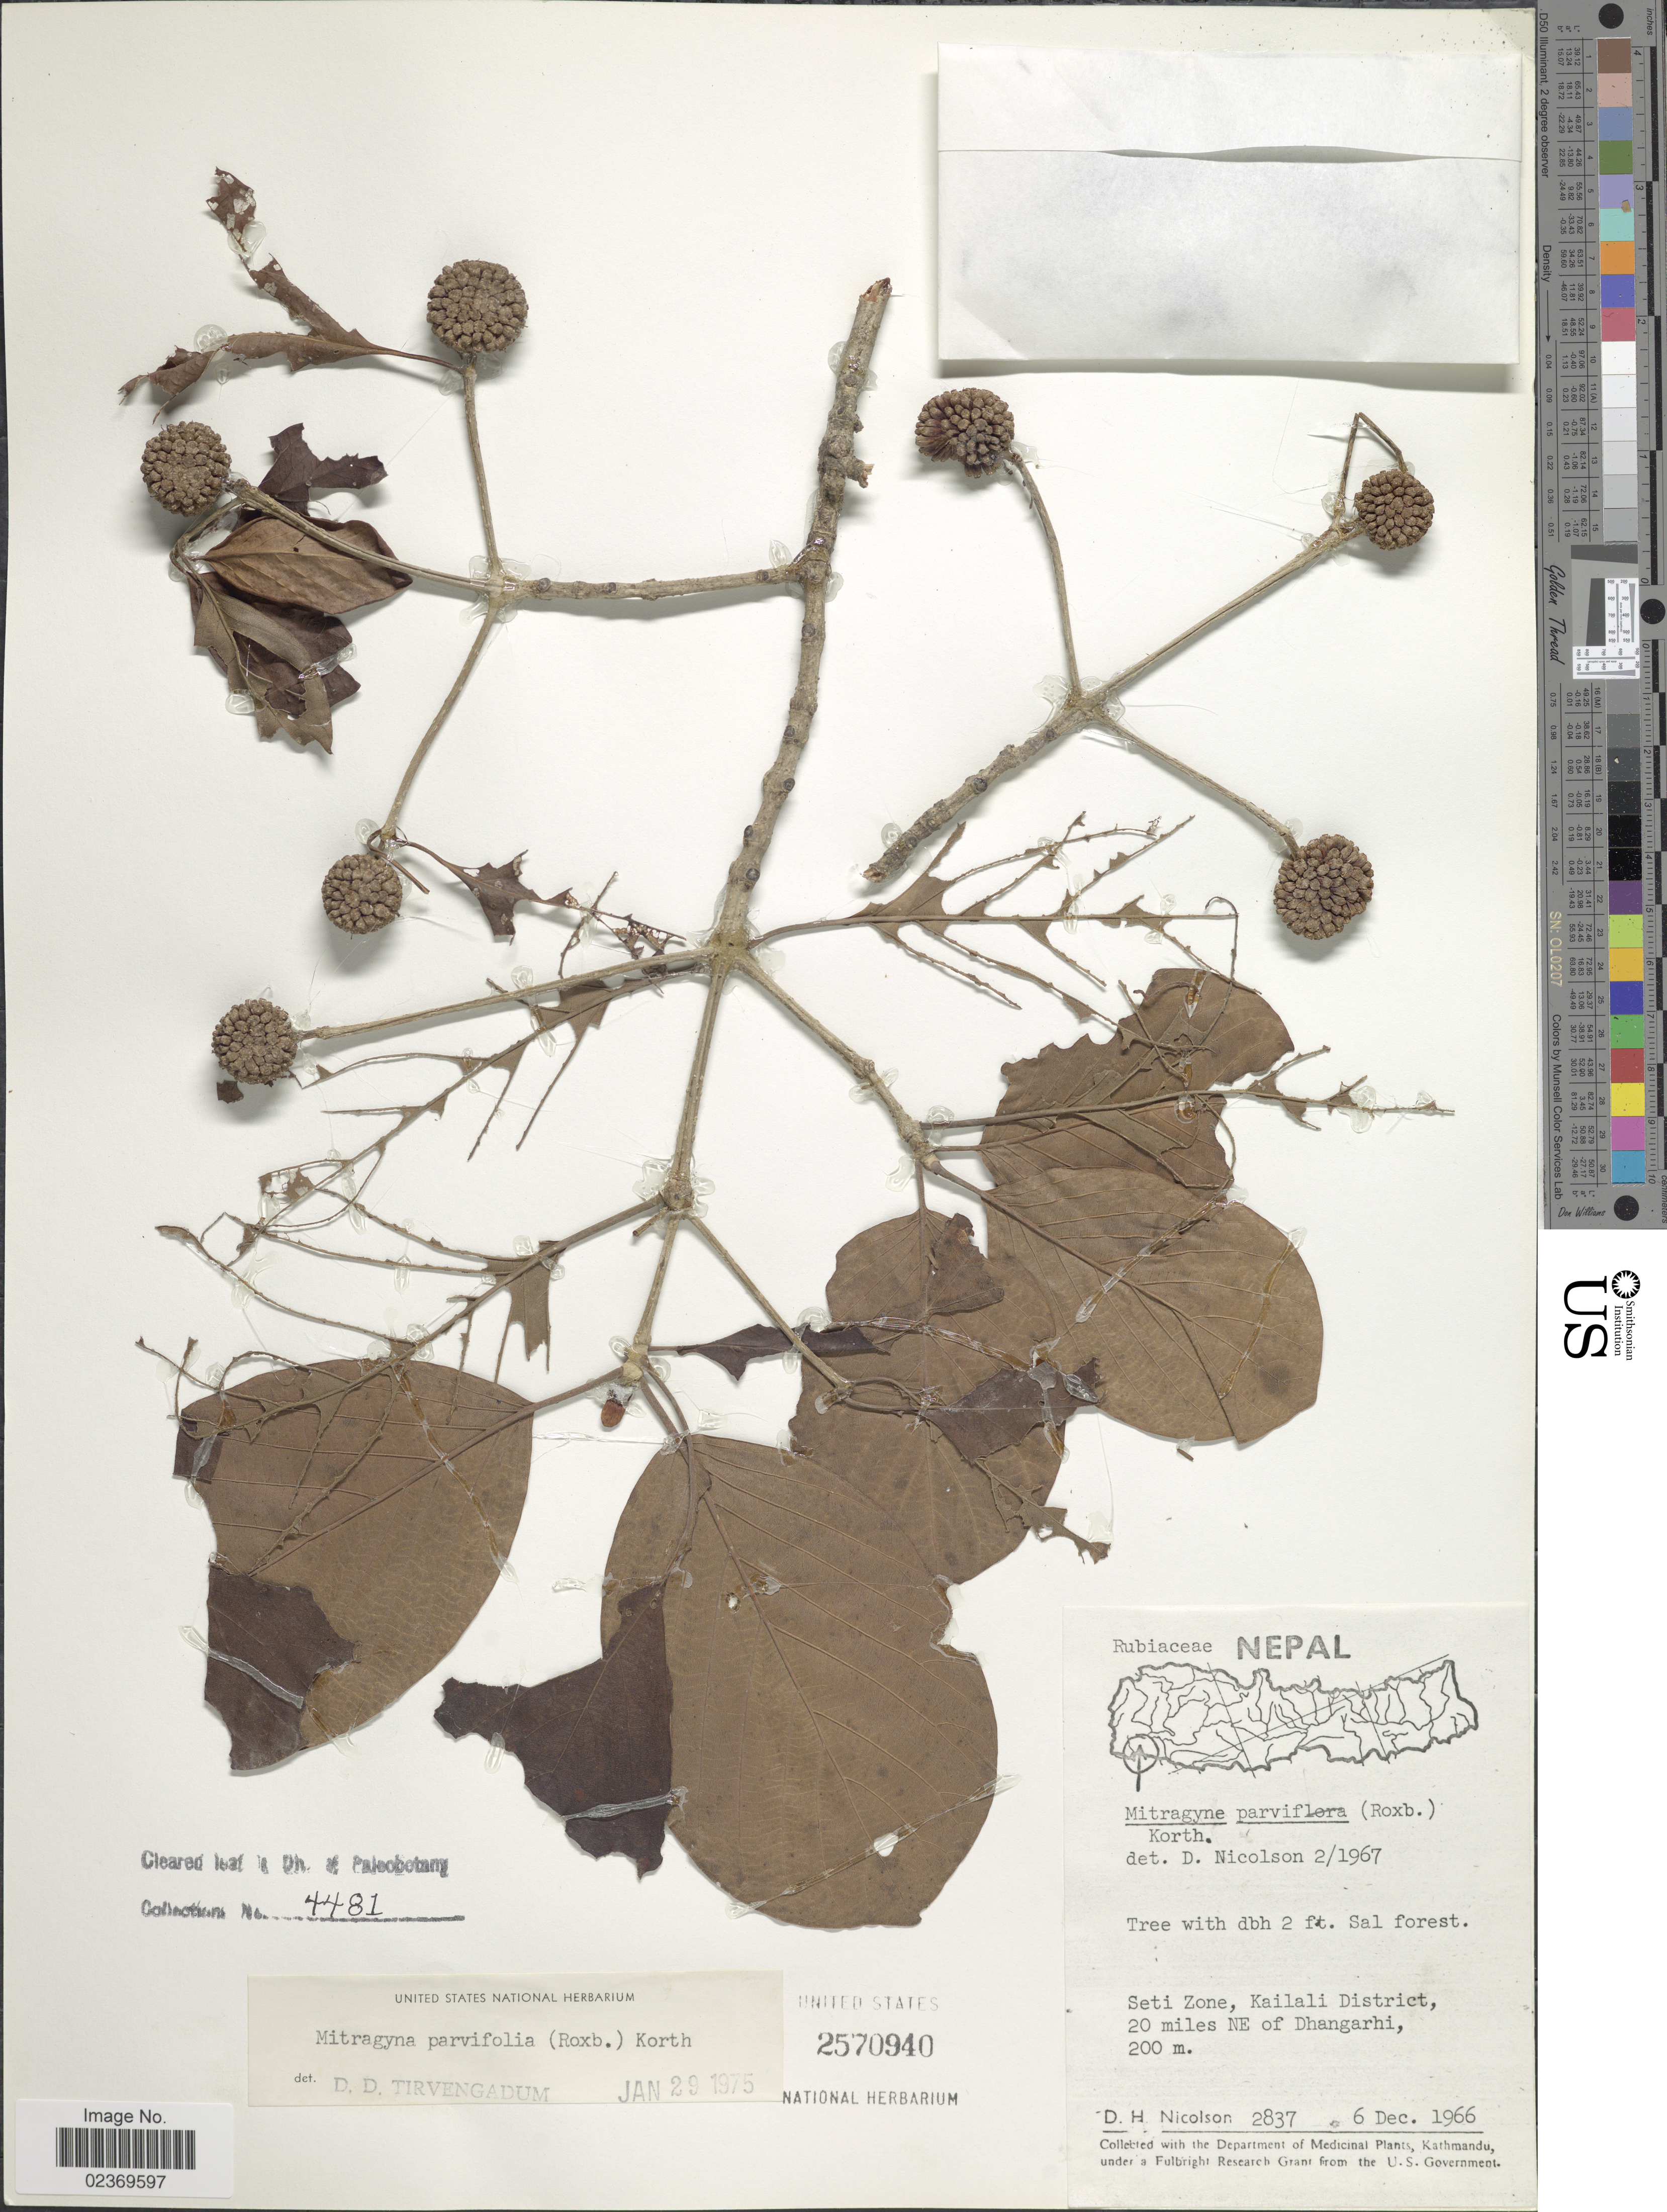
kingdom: Plantae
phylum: Tracheophyta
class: Magnoliopsida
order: Gentianales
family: Rubiaceae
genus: Mitragyna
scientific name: Mitragyna parvifolia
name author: (Roxb.) Korth.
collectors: D. H. Nicolson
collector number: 2837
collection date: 1966-12-06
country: Nepal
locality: Seti Zone, Kailali District, 20 miles NE of Dhangarhi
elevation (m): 200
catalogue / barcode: US 2570940